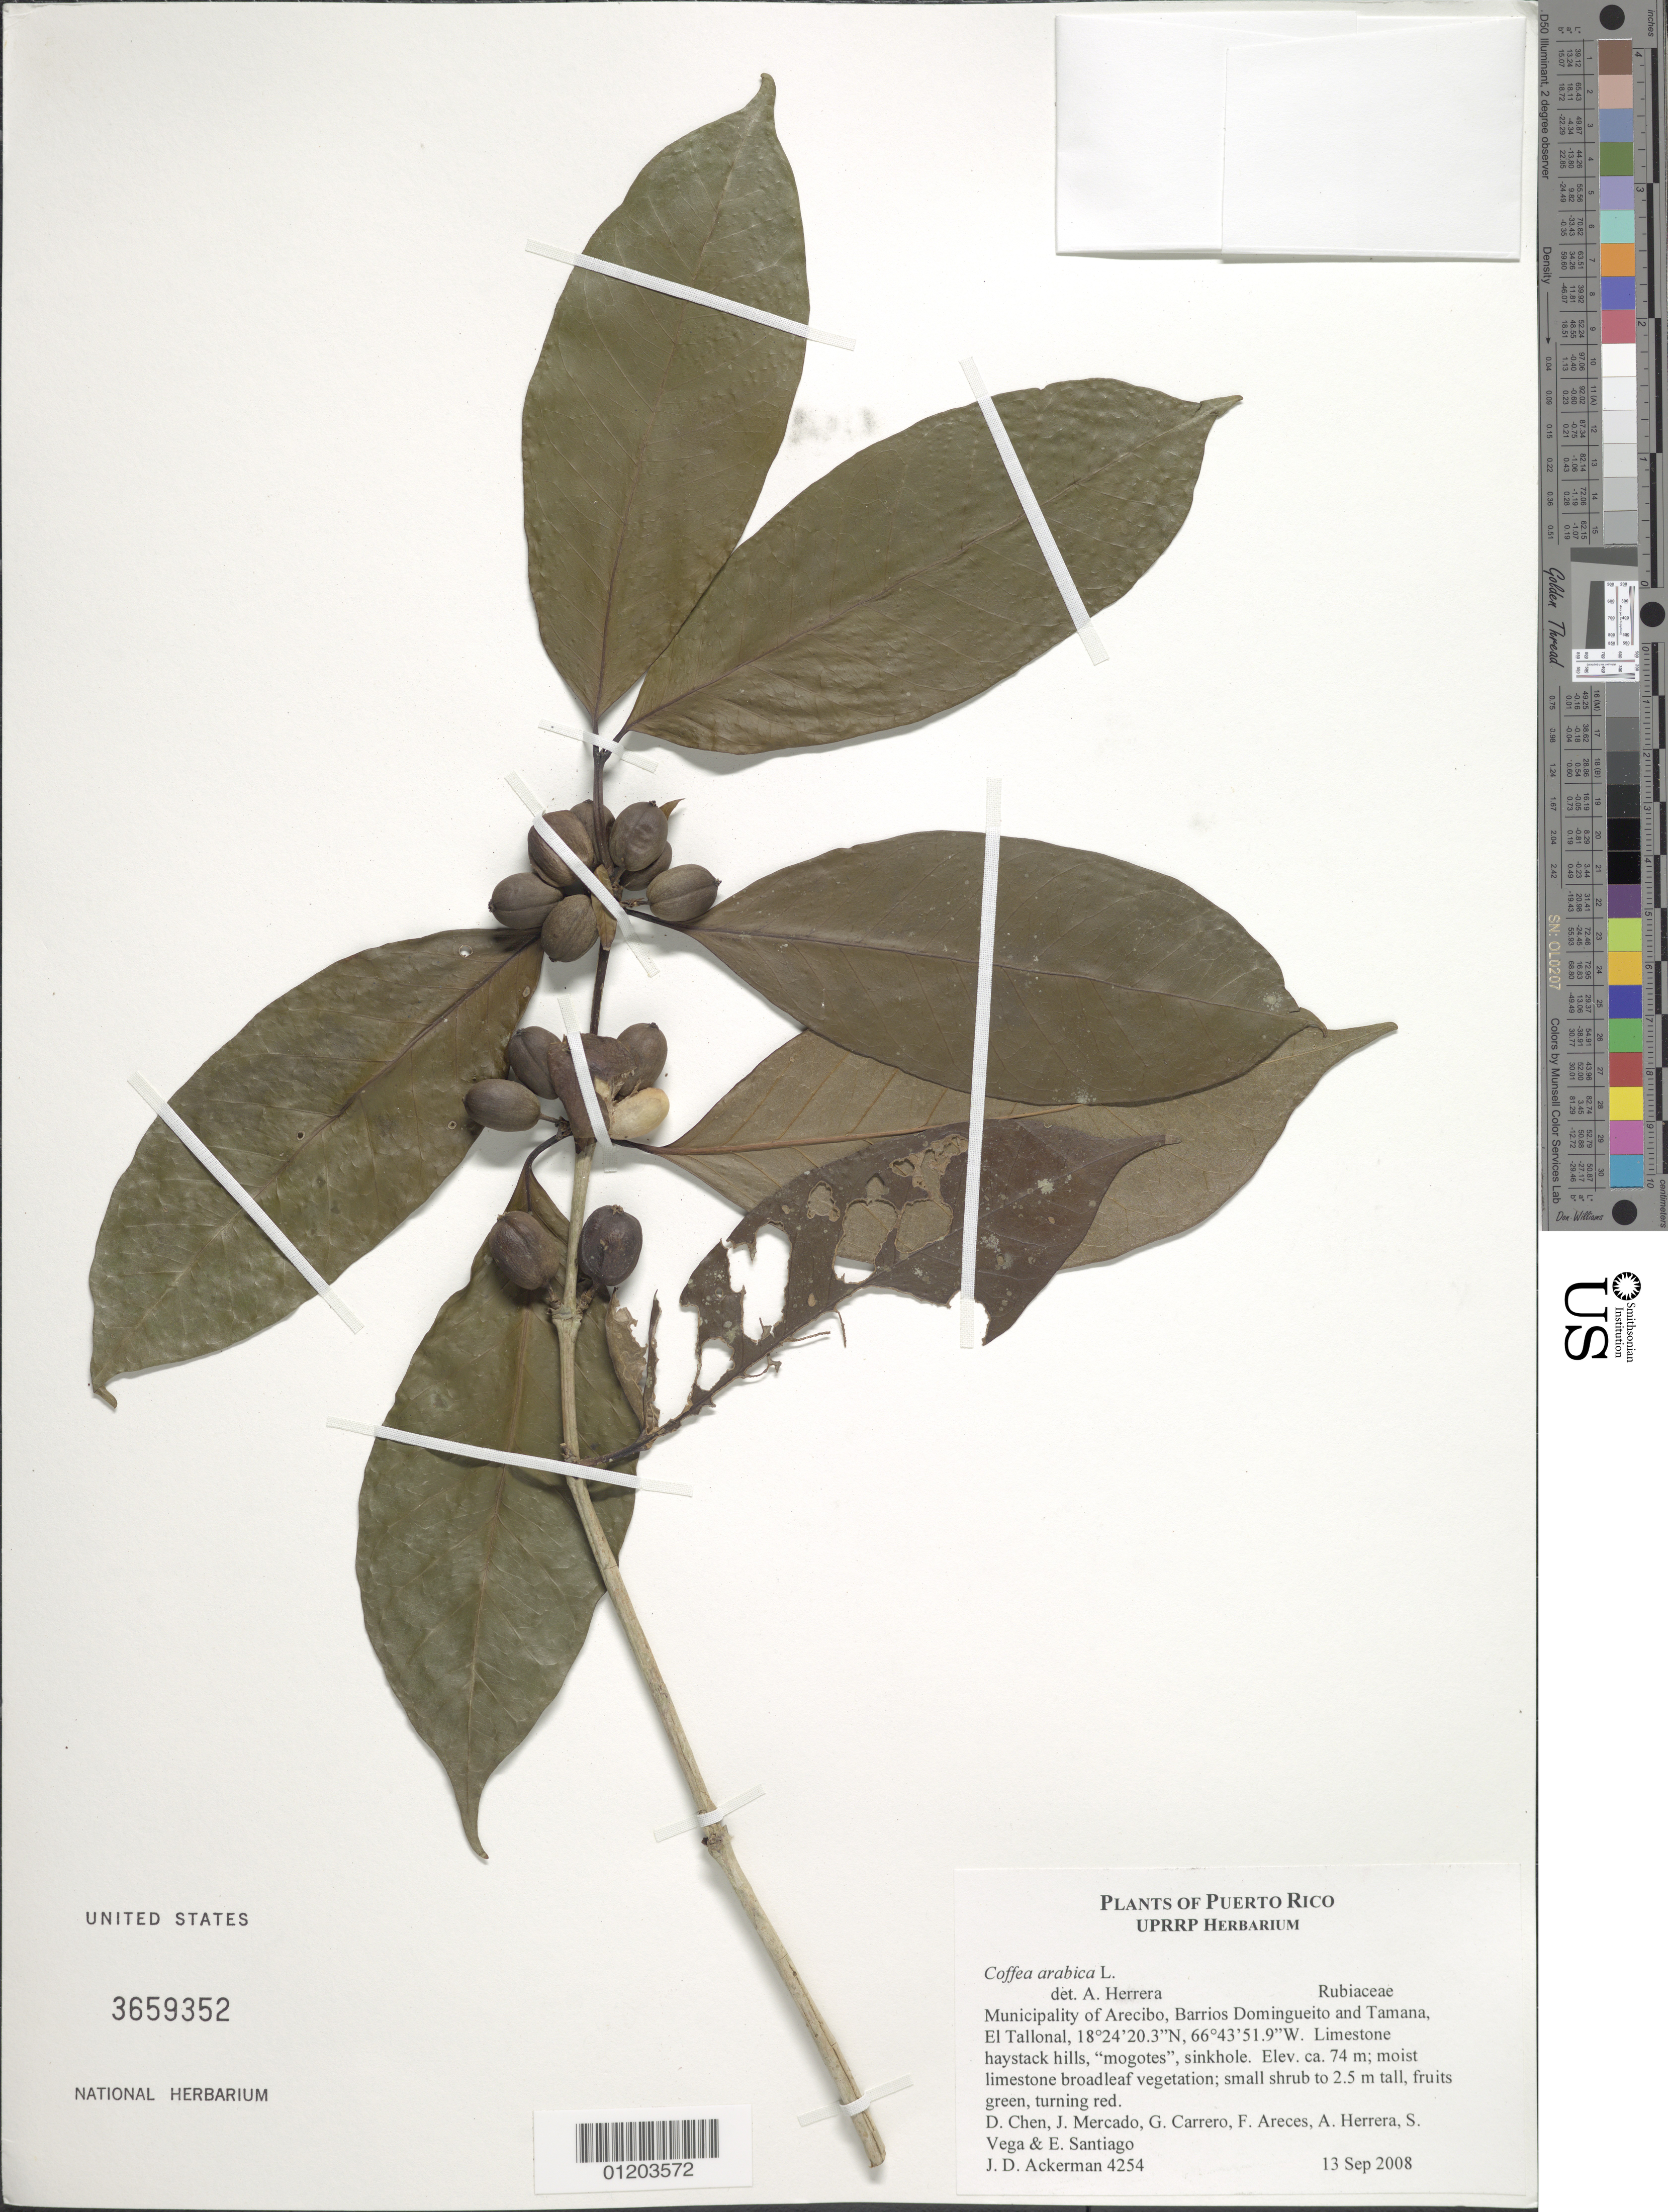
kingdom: Plantae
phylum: Tracheophyta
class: Magnoliopsida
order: Gentianales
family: Rubiaceae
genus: Coffea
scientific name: Coffea arabica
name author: L.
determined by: Herrera, A.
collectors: J. D. Ackerman, D. Chen, J. Mercado, G. Carrero, F. Areces Berazaín, A. Herrera, S. Vega & E. Santiago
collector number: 4254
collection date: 2008-09-13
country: Puerto Rico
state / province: Arecibo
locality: Barrios Domingueito and Tamana, El Tallonal.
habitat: Limestone haystack hills, "mogotes", sinkhole. Moist limestone broadleaf vegetation.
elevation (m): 74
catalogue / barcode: US 3659352